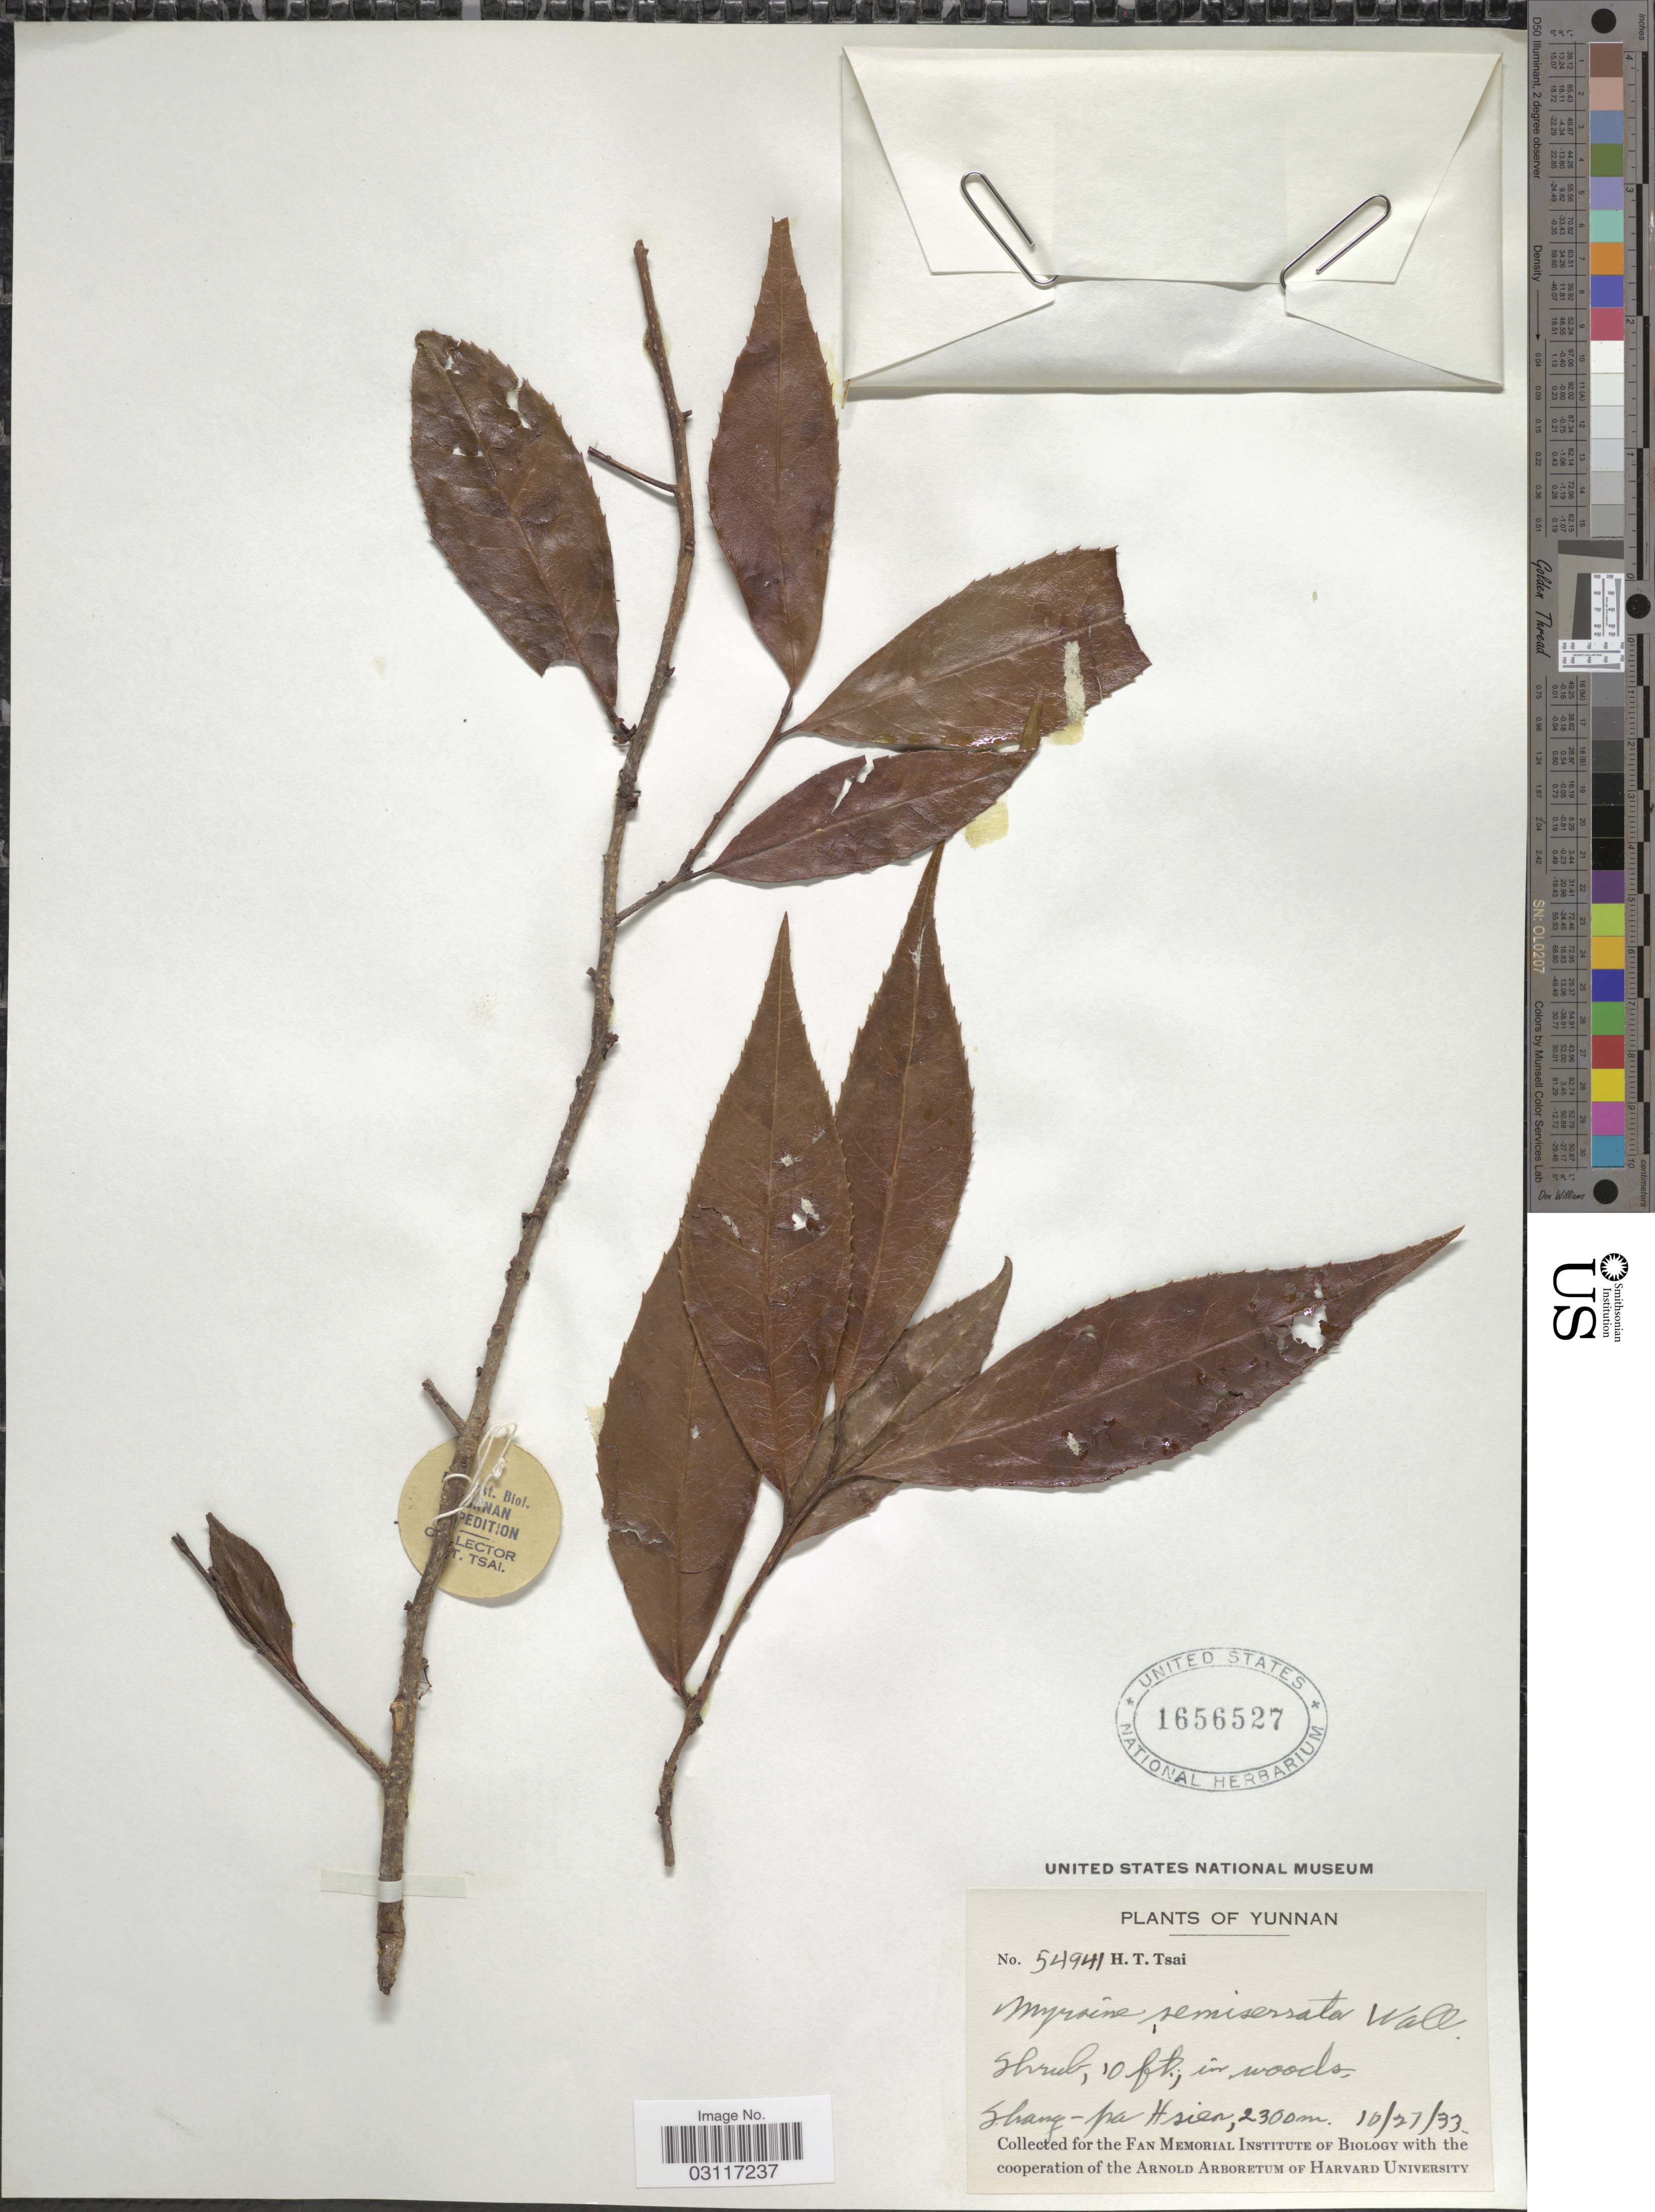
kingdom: Plantae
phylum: Tracheophyta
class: Magnoliopsida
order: Ericales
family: Primulaceae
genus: Myrsine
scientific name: Myrsine semiserrata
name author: Wall.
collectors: H. Tsai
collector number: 54941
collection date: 1933-10-27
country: China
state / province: Yunnan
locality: Shang-pa Hsien.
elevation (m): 2300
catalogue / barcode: US 1656527